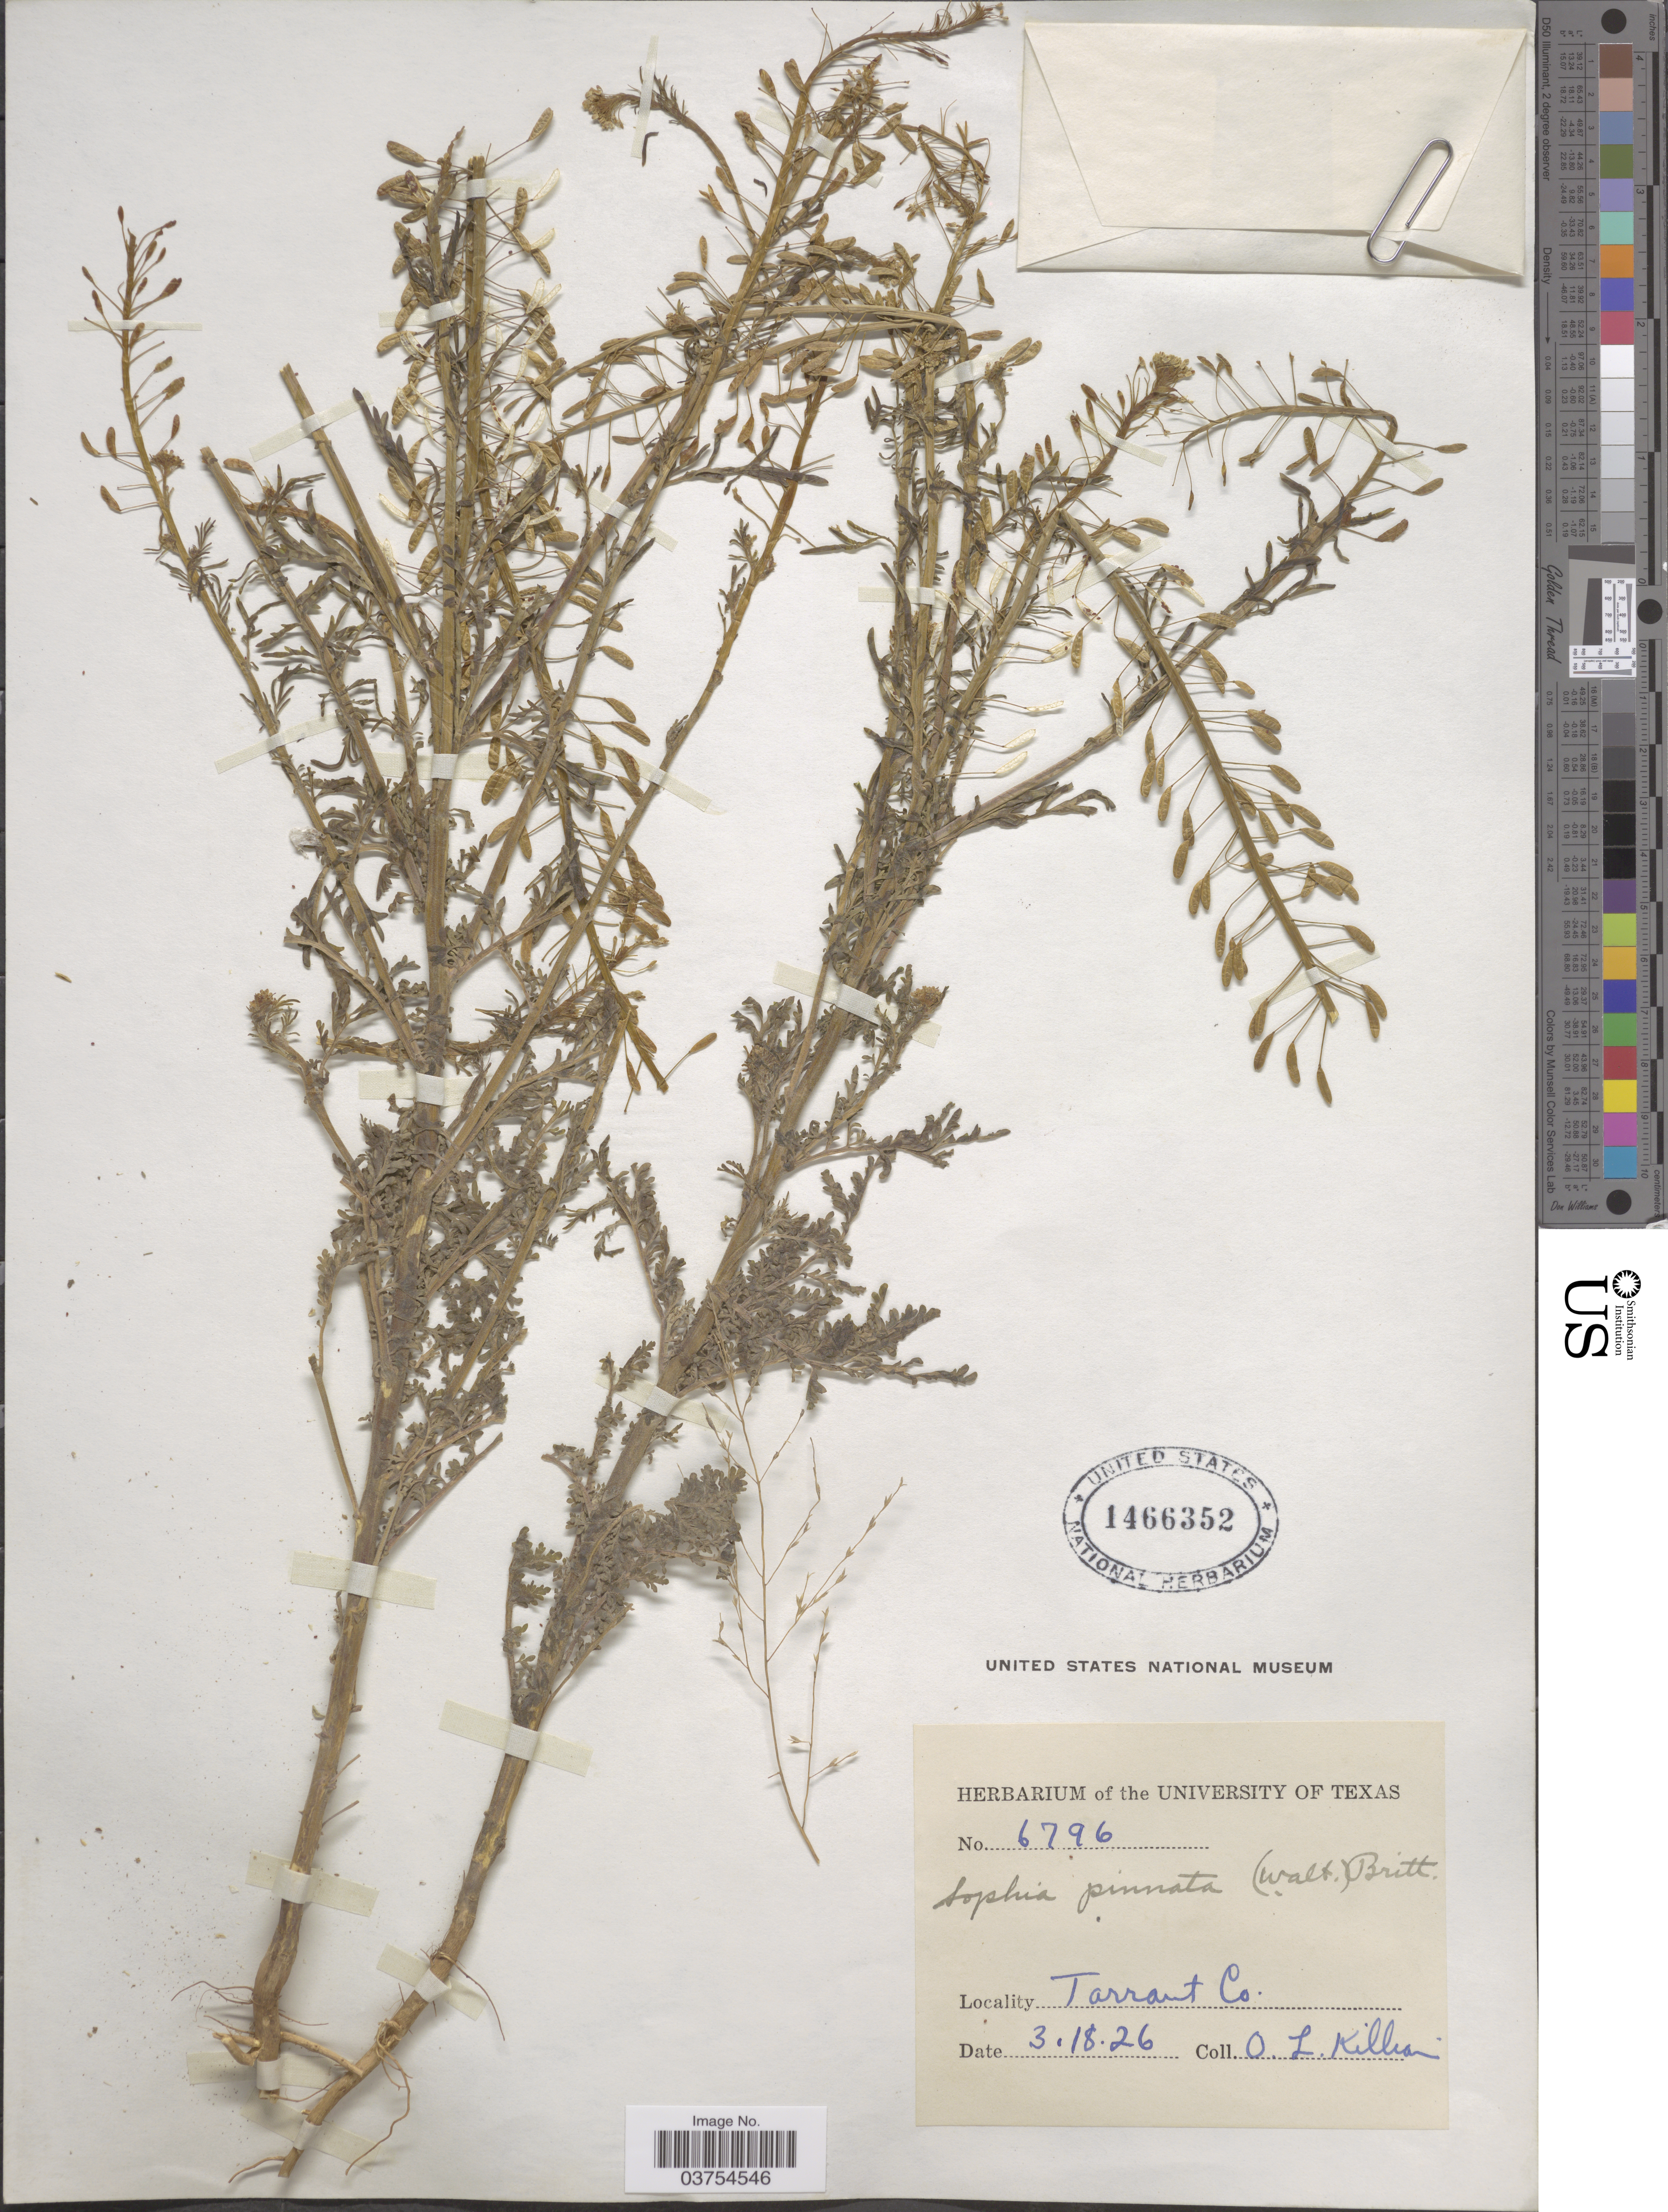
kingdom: Plantae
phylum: Tracheophyta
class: Magnoliopsida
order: Brassicales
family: Brassicaceae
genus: Descurainia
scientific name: Descurainia pinnata subsp. typica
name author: (C.A. Mey.) Detling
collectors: O. Killian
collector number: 6796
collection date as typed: Transcribed d/m/y: 18/3/26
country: United States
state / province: Texas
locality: Tarrant Co.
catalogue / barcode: US 1466352